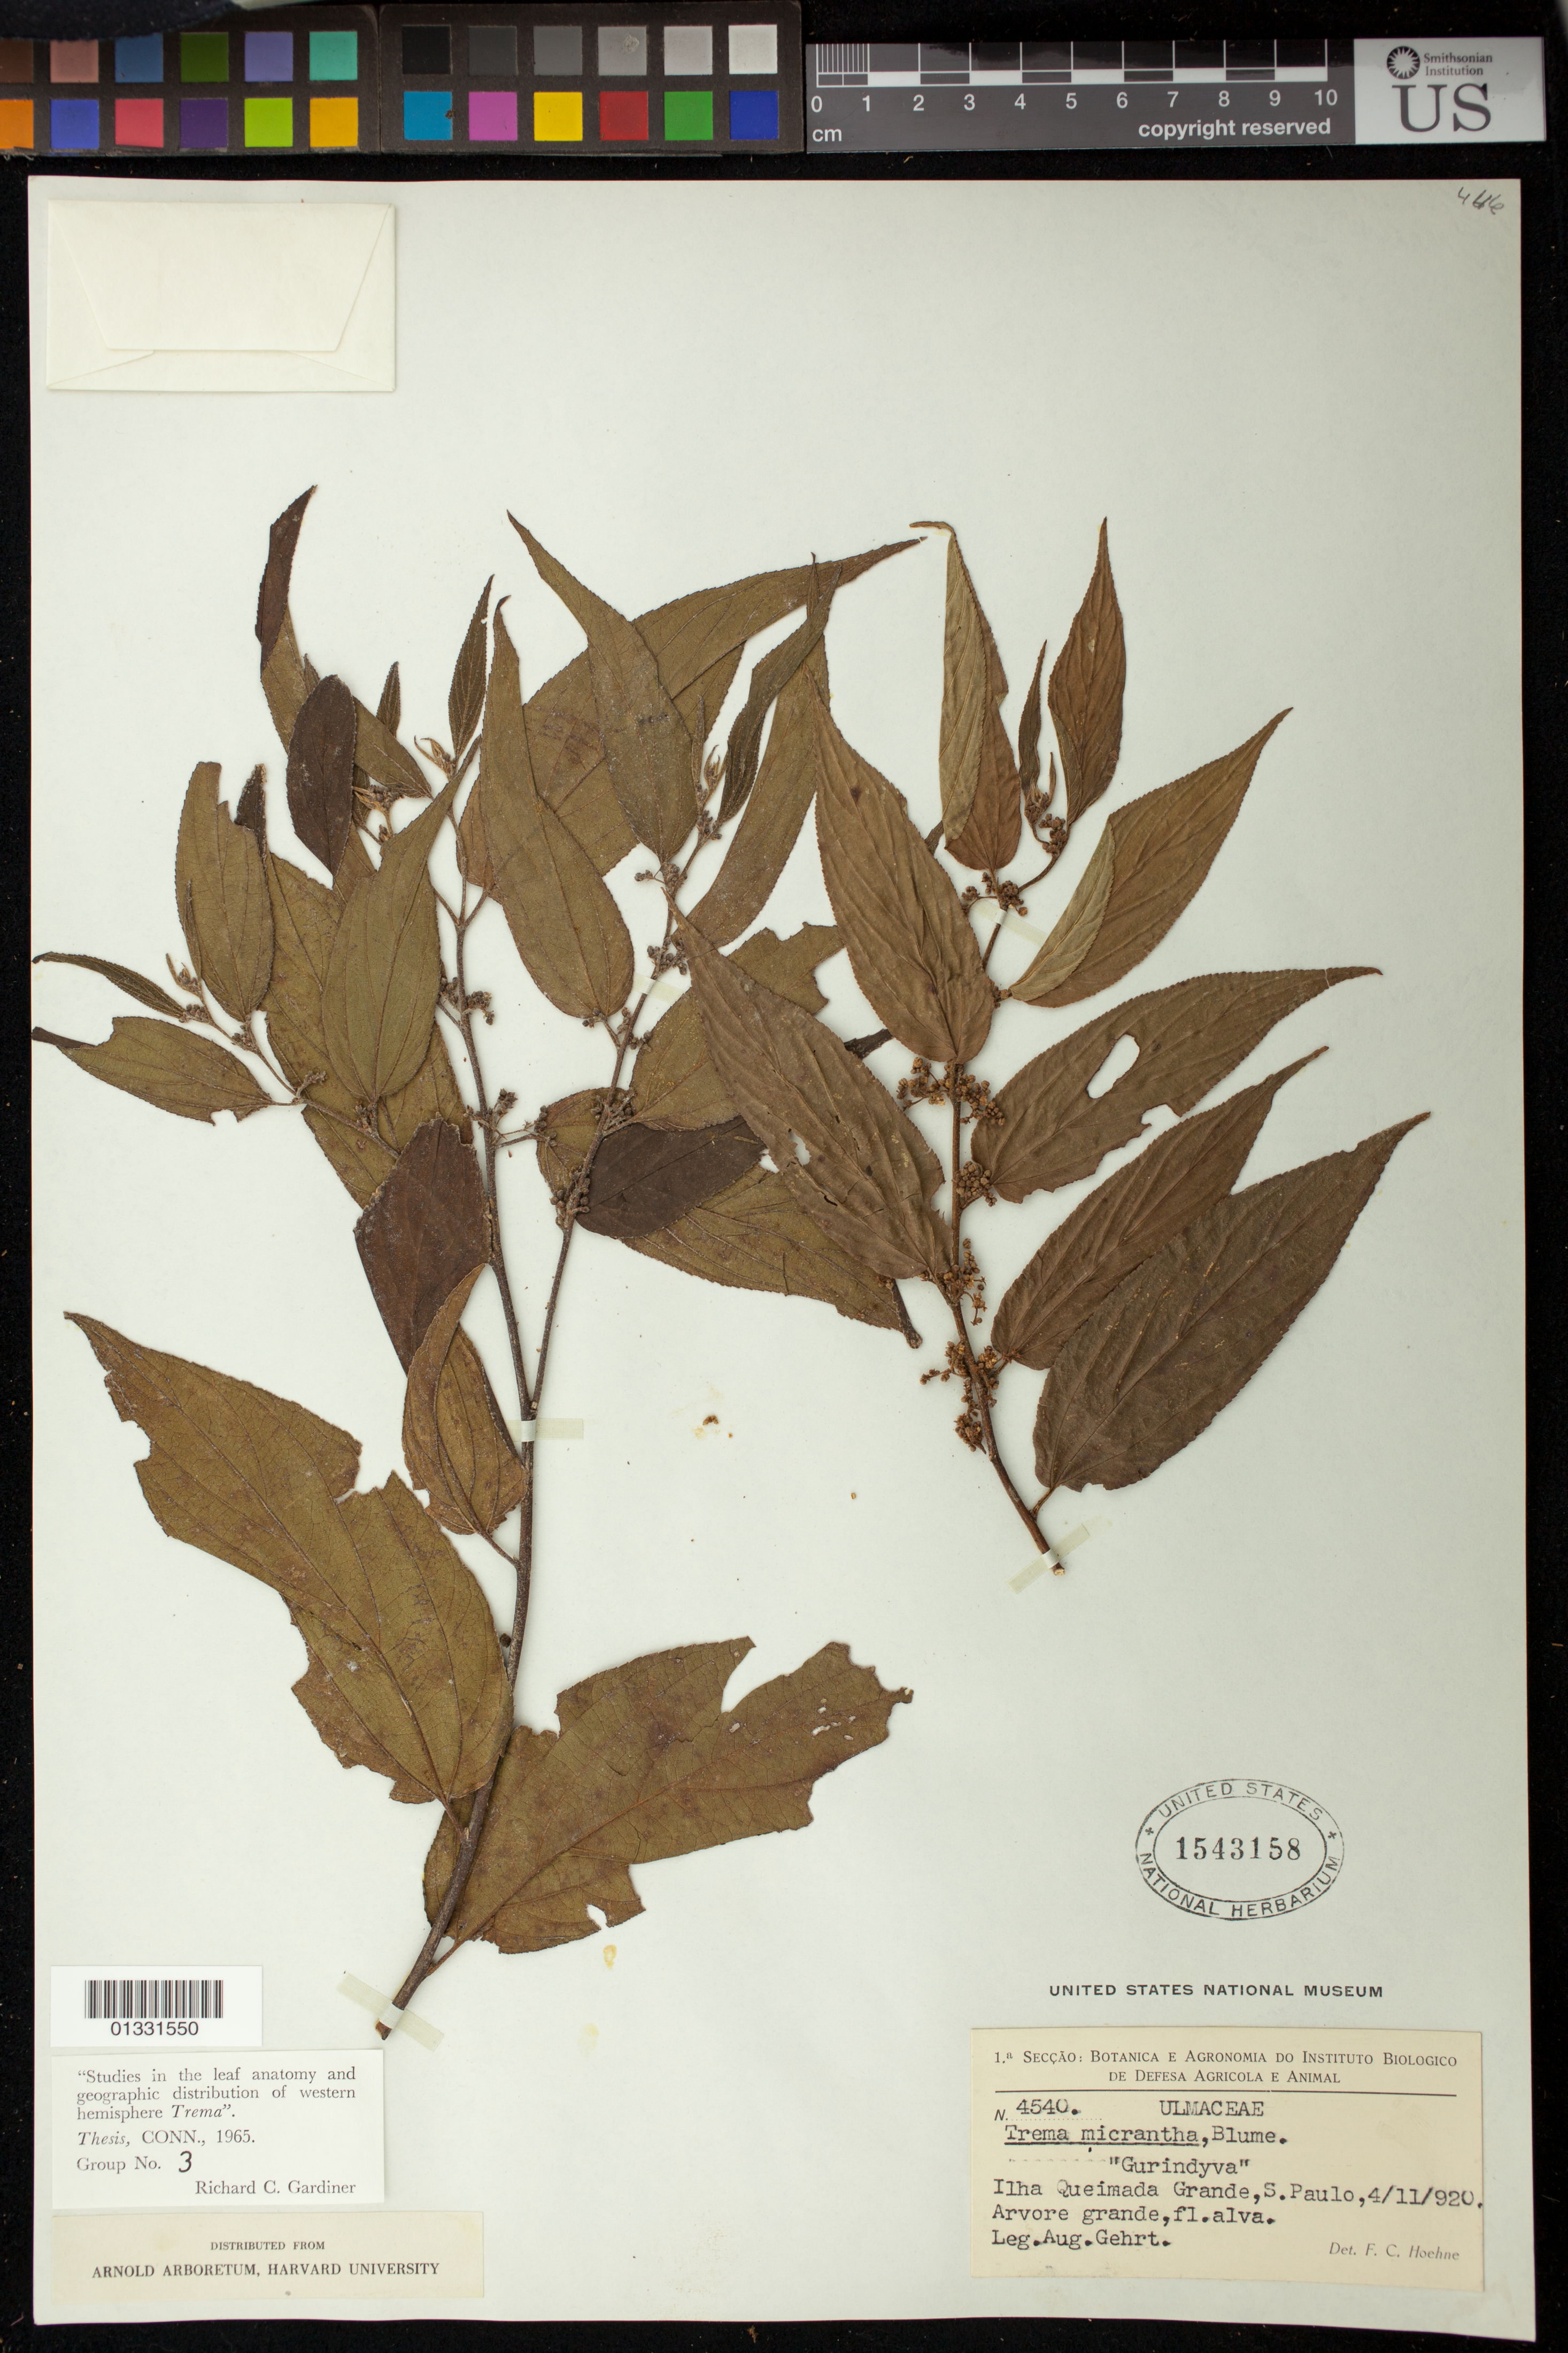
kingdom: Plantae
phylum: Tracheophyta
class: Magnoliopsida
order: Rosales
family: Cannabaceae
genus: Trema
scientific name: Trema micranthum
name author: (L.) Blume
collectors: A. Gehrt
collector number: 4540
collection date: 1920-11-04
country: Brazil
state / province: São Paulo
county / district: Itanhaém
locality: Ilha Queimada Grande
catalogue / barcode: US 1543158